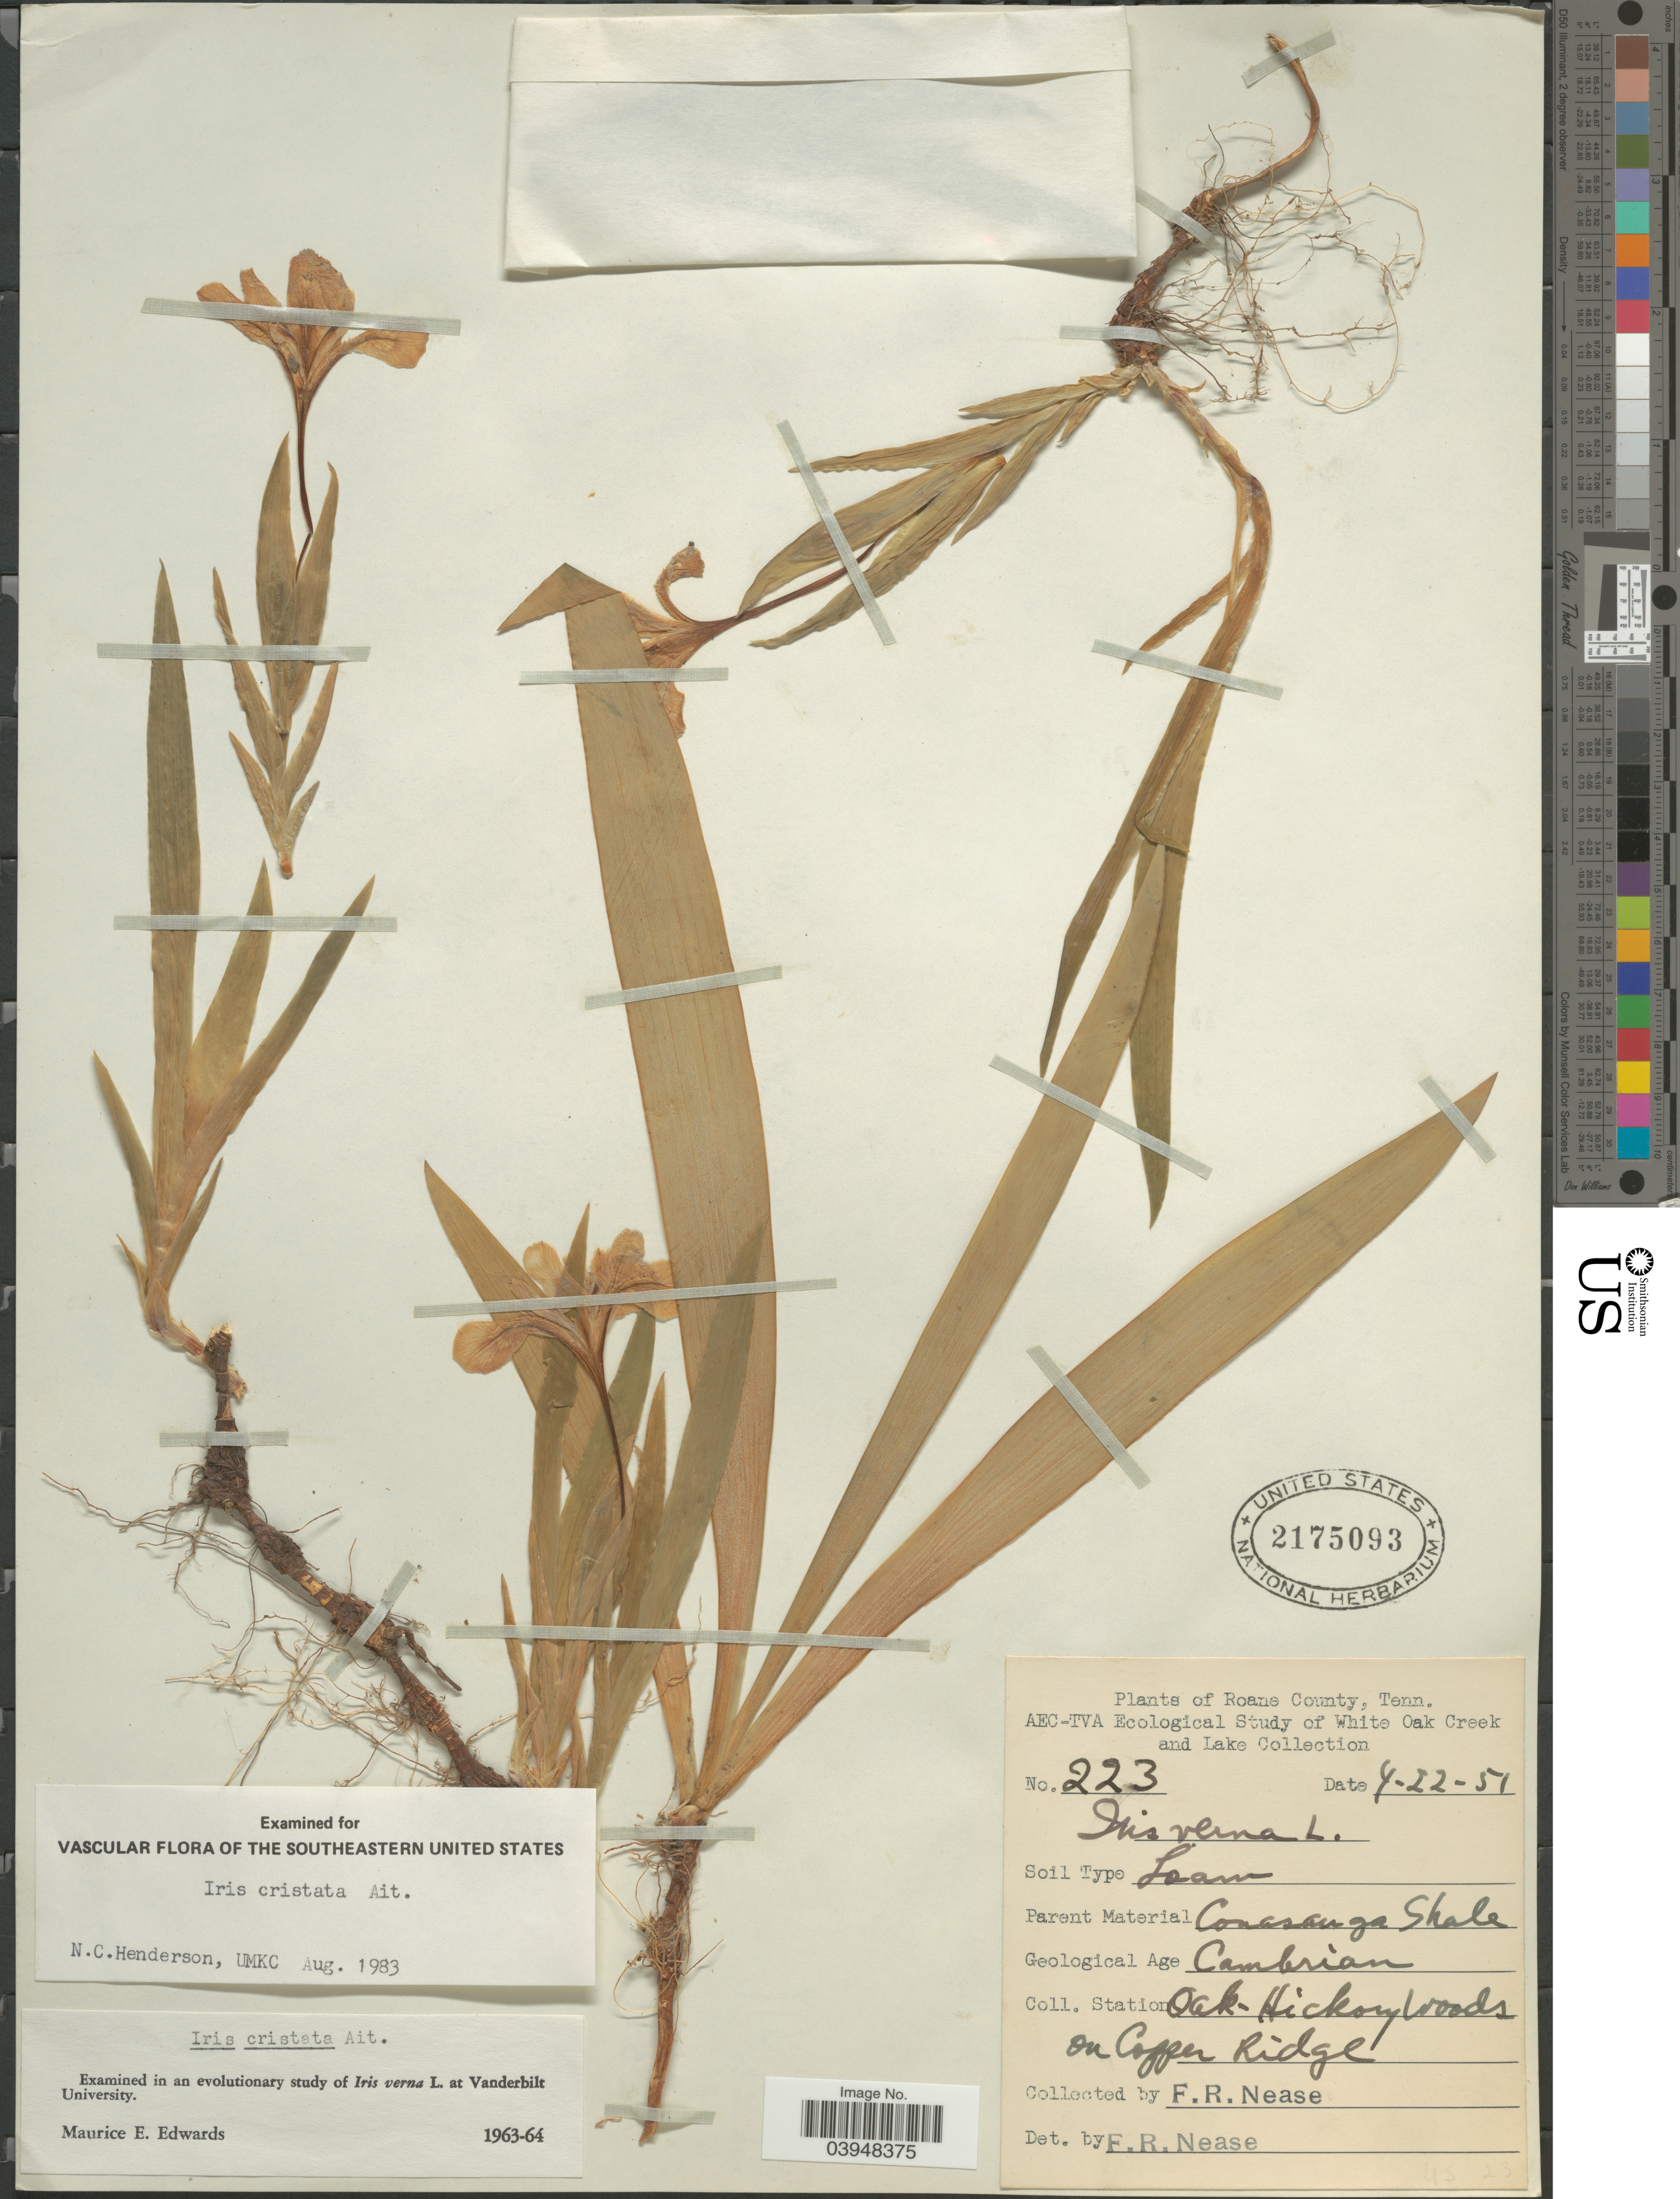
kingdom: Plantae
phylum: Tracheophyta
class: Liliopsida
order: Asparagales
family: Iridaceae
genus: Iris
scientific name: Iris cristata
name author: Aiton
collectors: F. Nease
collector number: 223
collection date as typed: Transcribed d/m/y: 22/4/51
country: United States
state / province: Tennessee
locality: Roane County. Coll. Station Oak-Hickory Woods on Copper Ridge.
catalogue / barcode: US 2175093